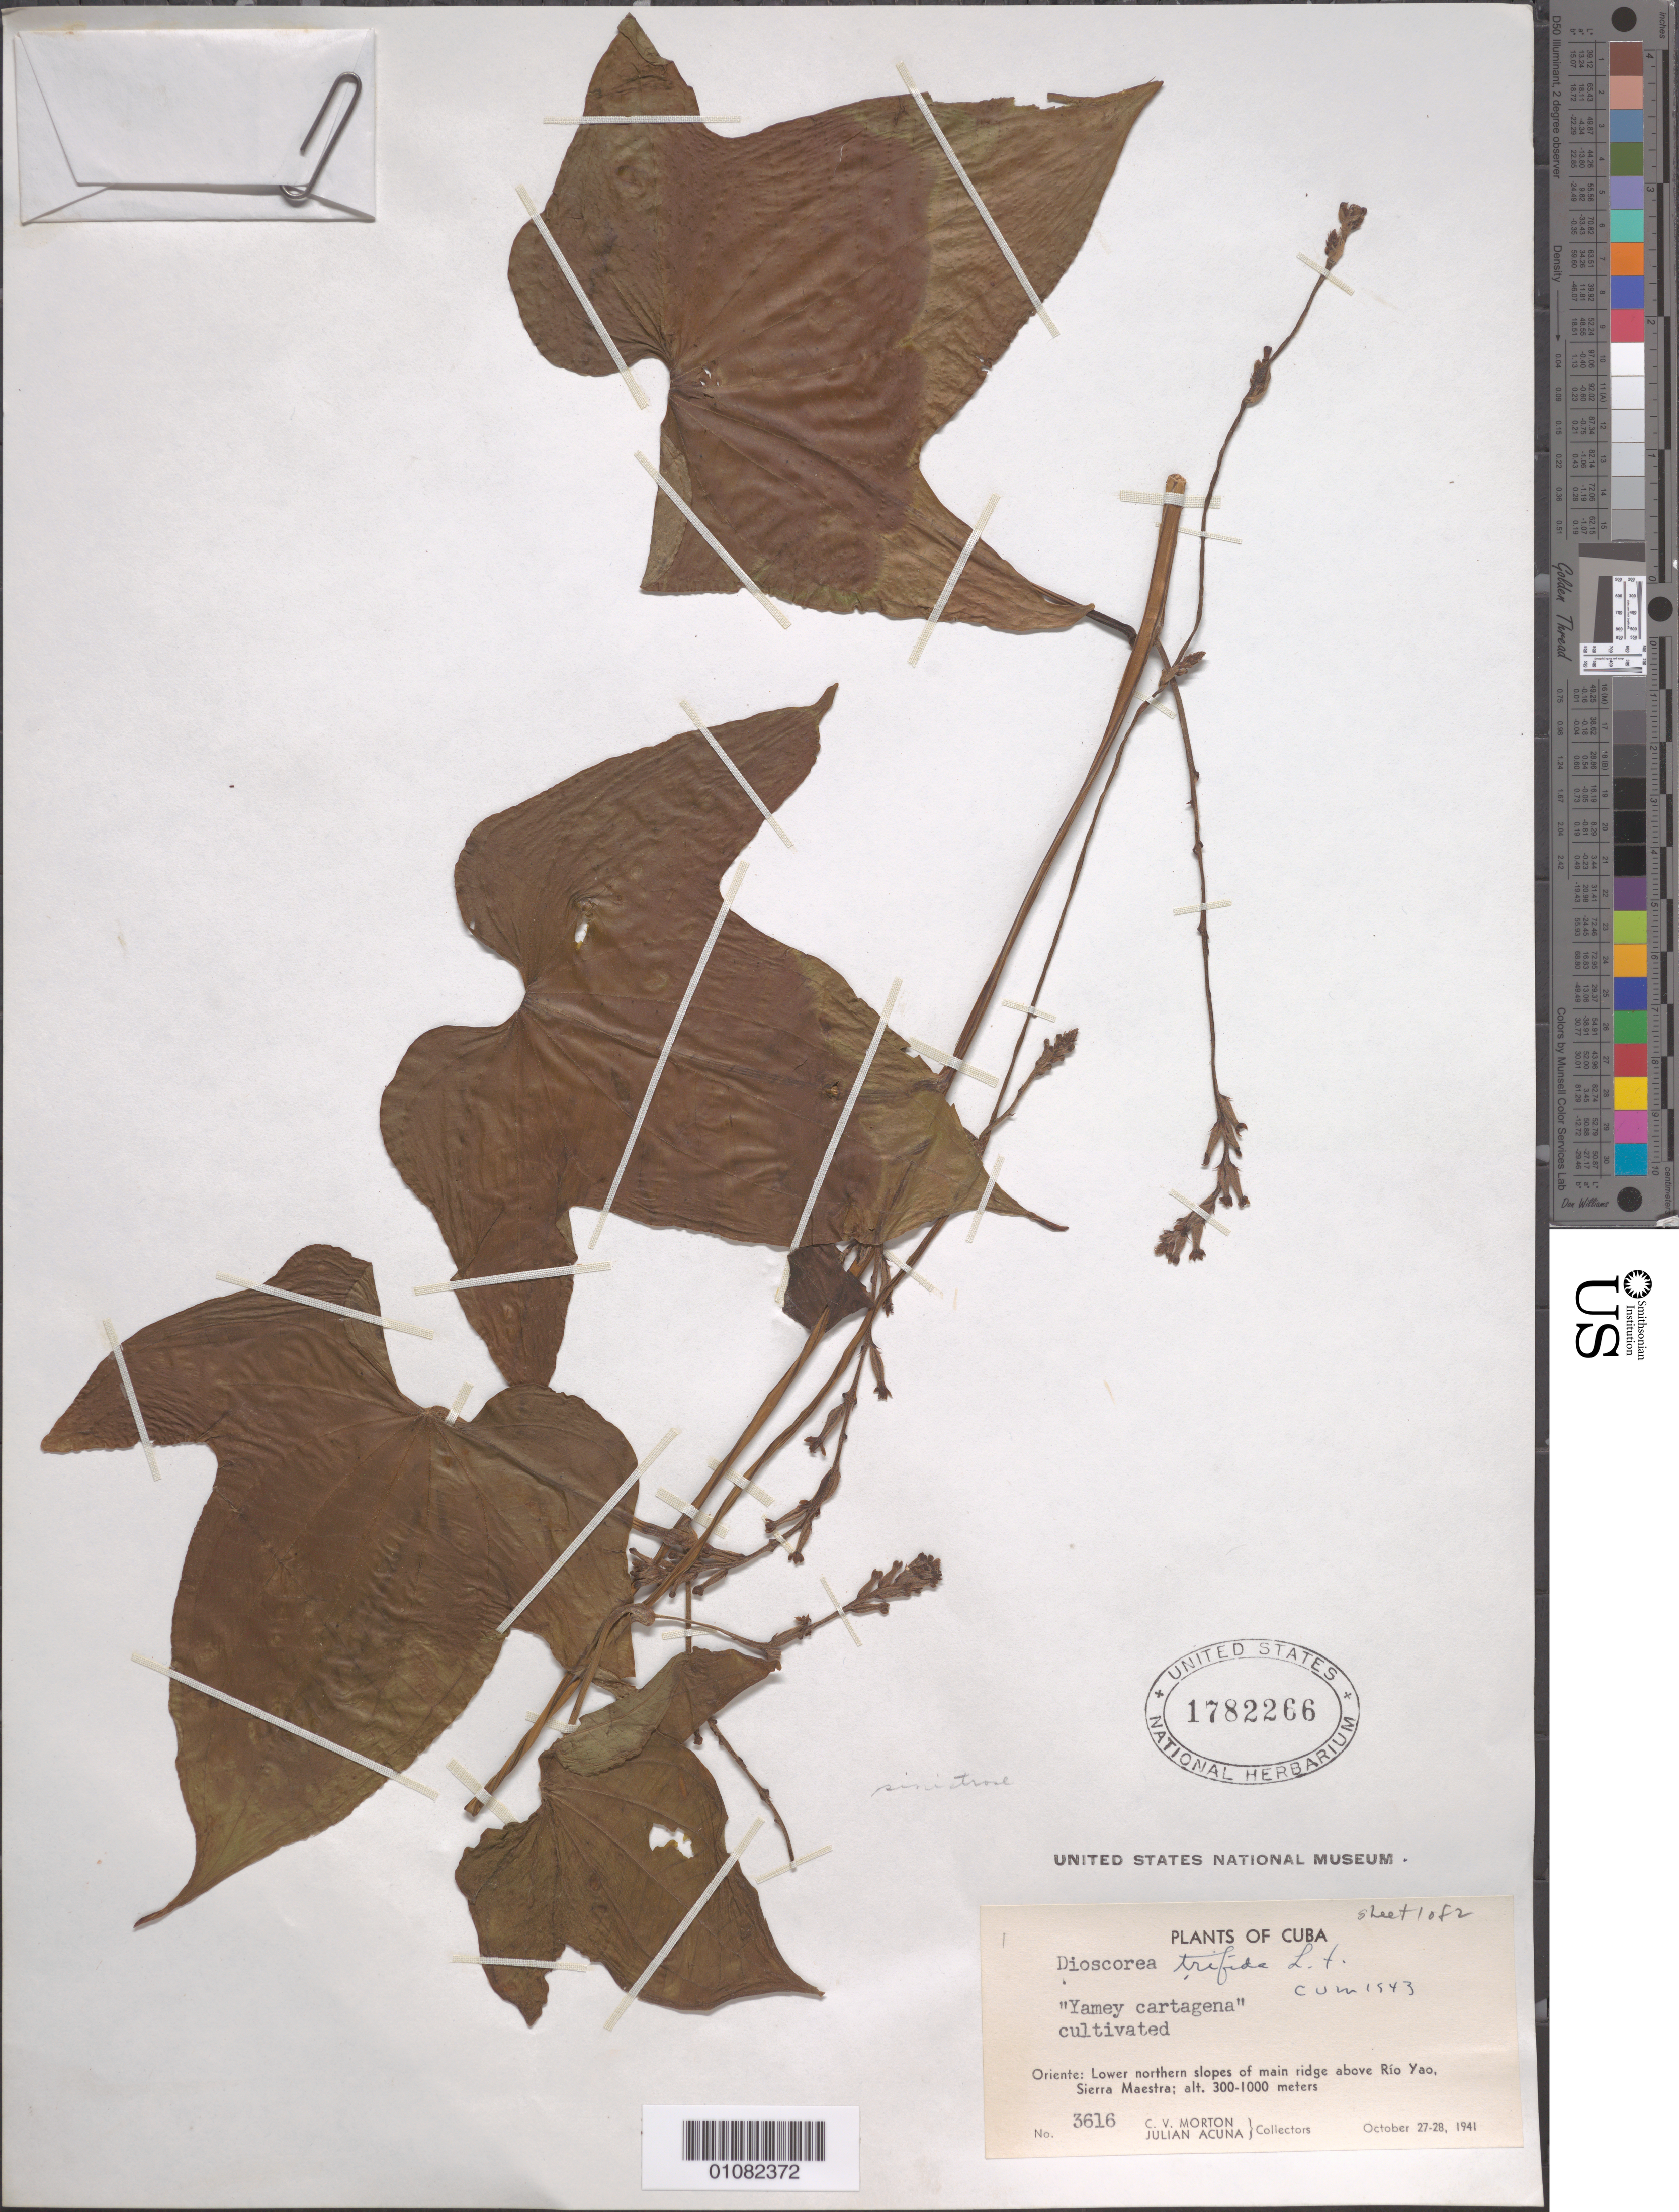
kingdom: Plantae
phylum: Tracheophyta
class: Liliopsida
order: Dioscoreales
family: Dioscoreaceae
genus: Dioscorea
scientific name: Dioscorea trifida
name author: L. f.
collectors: C. V. Morton & J. Acuña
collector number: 3616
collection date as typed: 27 Oct 1941 to 28 Oct 1941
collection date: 1941-10-27/1941-10-28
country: Cuba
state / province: Guantánamo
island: Cuba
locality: Oriente: Lower northern slopes of main ridge above Rio Yao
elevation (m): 300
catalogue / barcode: US 1782266